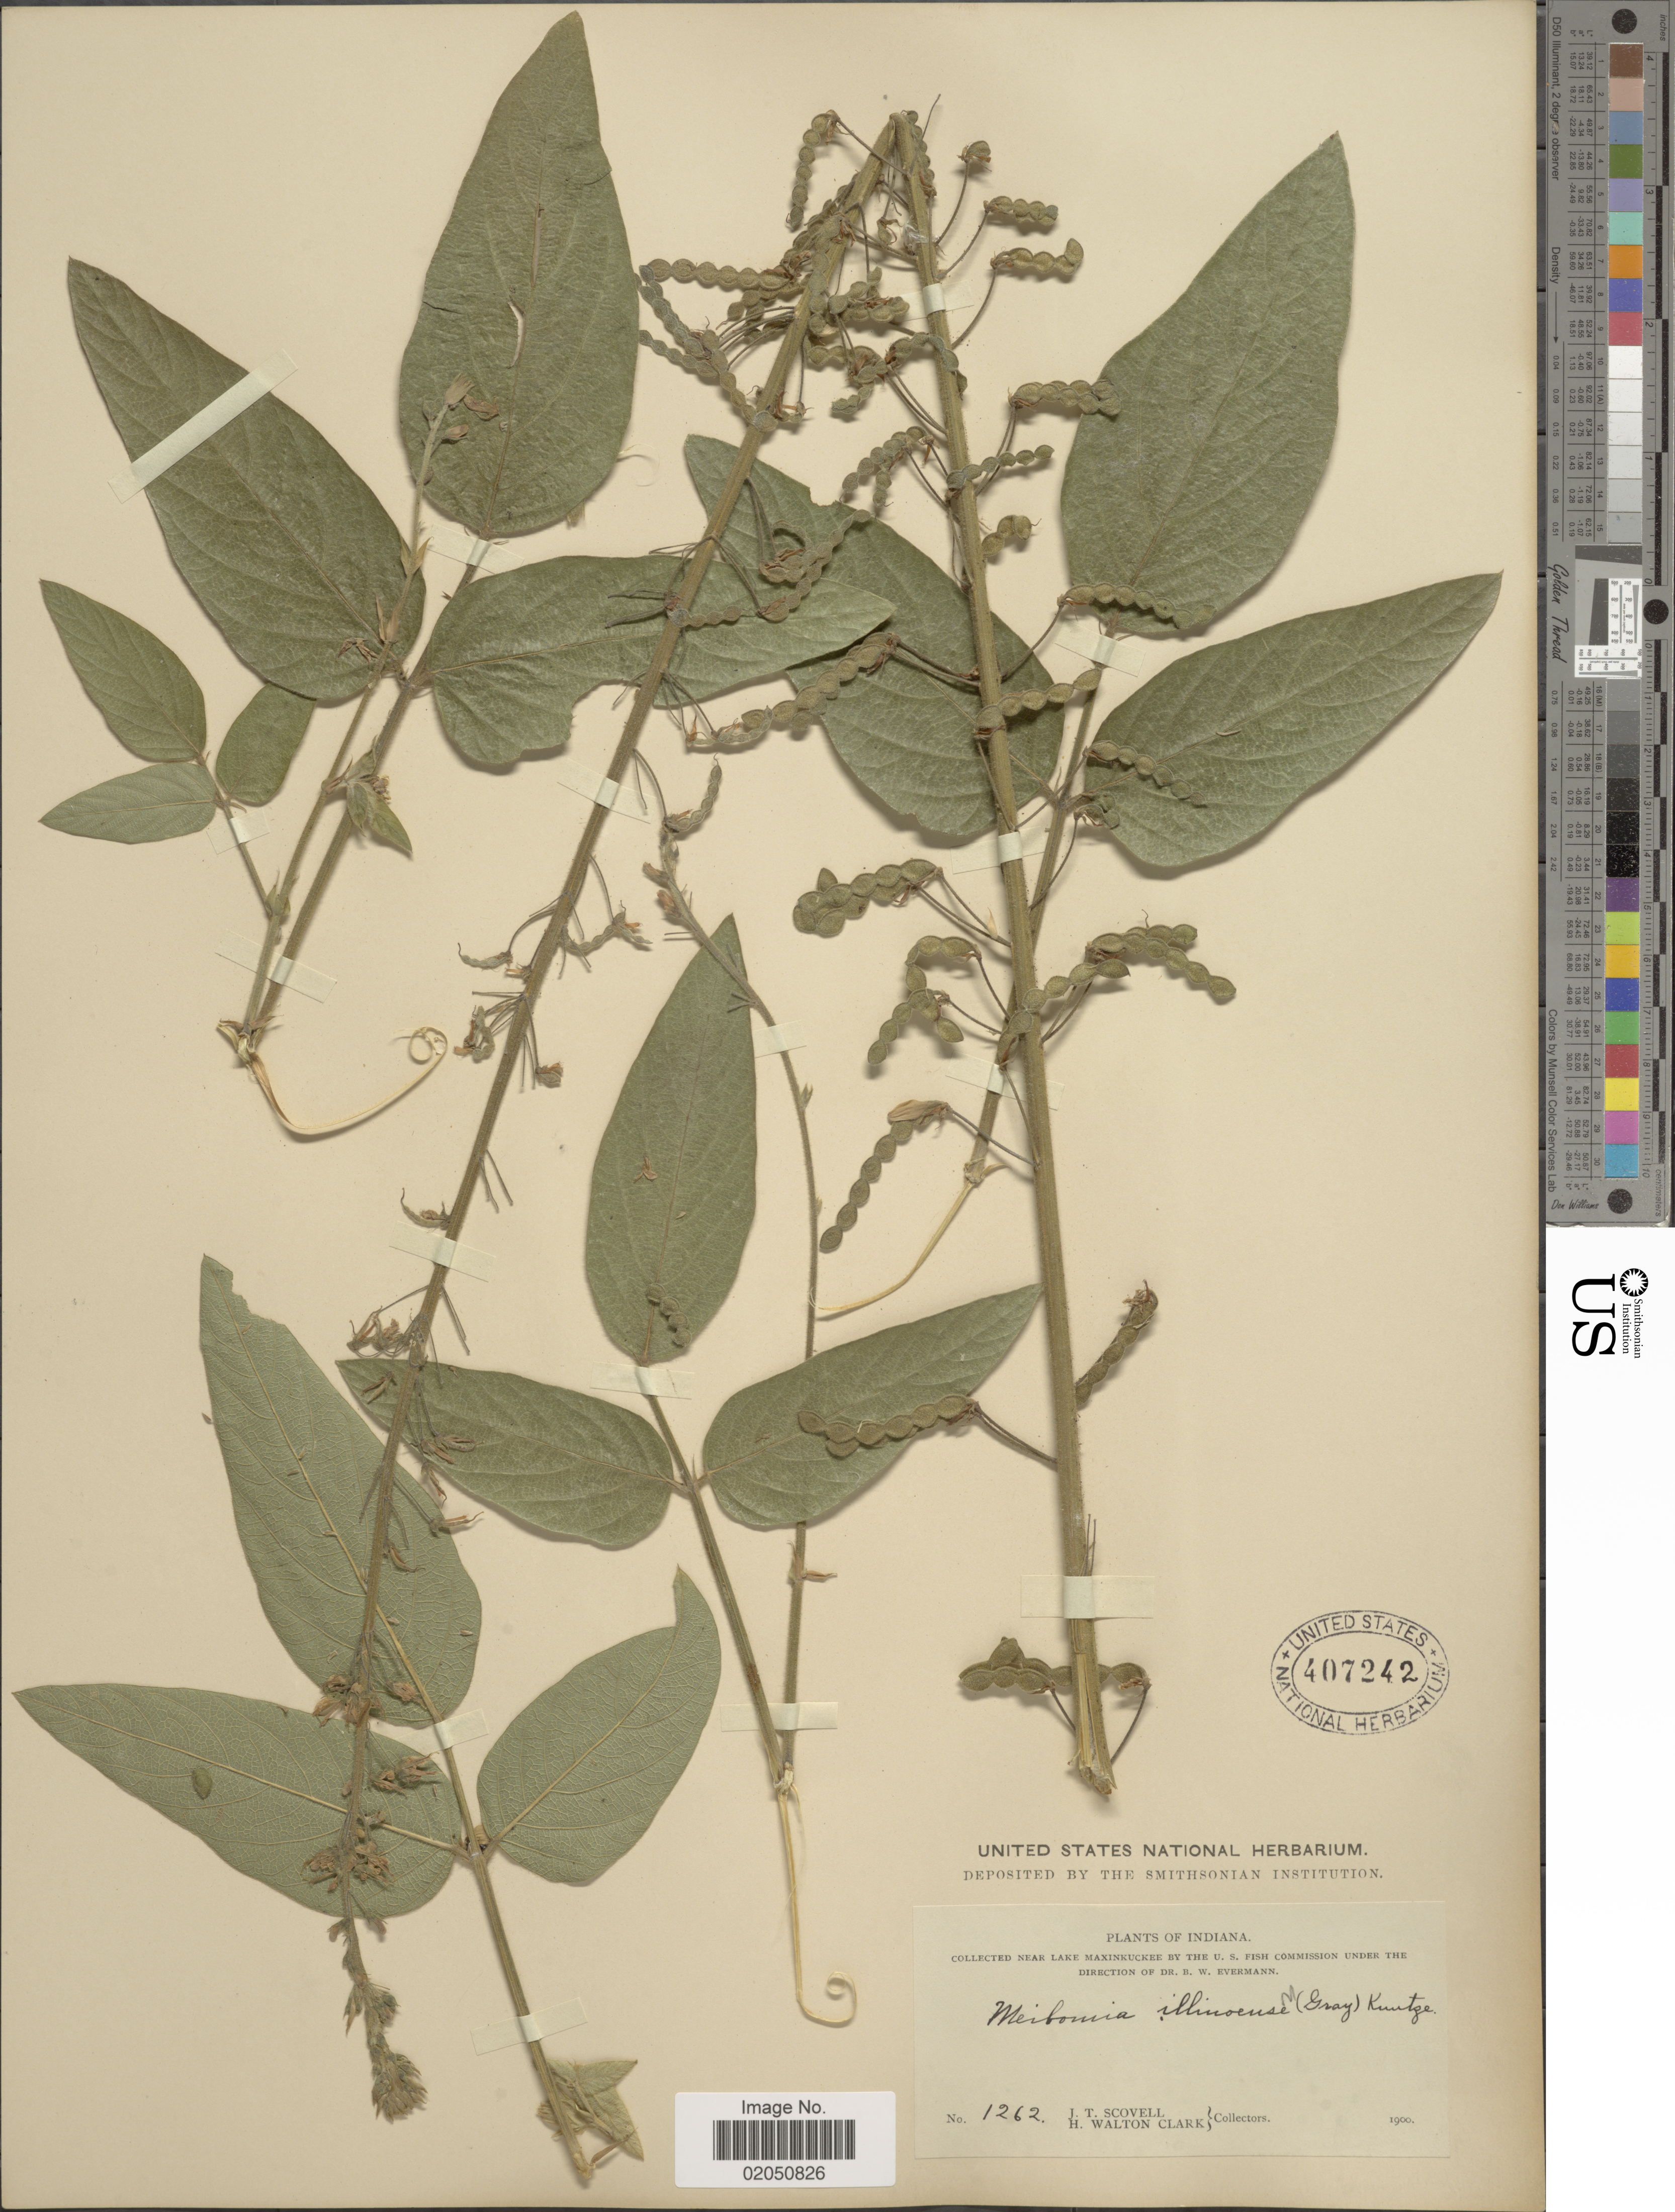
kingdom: Plantae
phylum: Tracheophyta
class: Magnoliopsida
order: Fabales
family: Fabaceae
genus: Desmodium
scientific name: Desmodium illinoense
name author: A. Gray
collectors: J. T. Scovell & H. W. Clark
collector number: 1262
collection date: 1900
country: United States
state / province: Indiana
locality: Near Lake Maxinkuckee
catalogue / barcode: US 407242